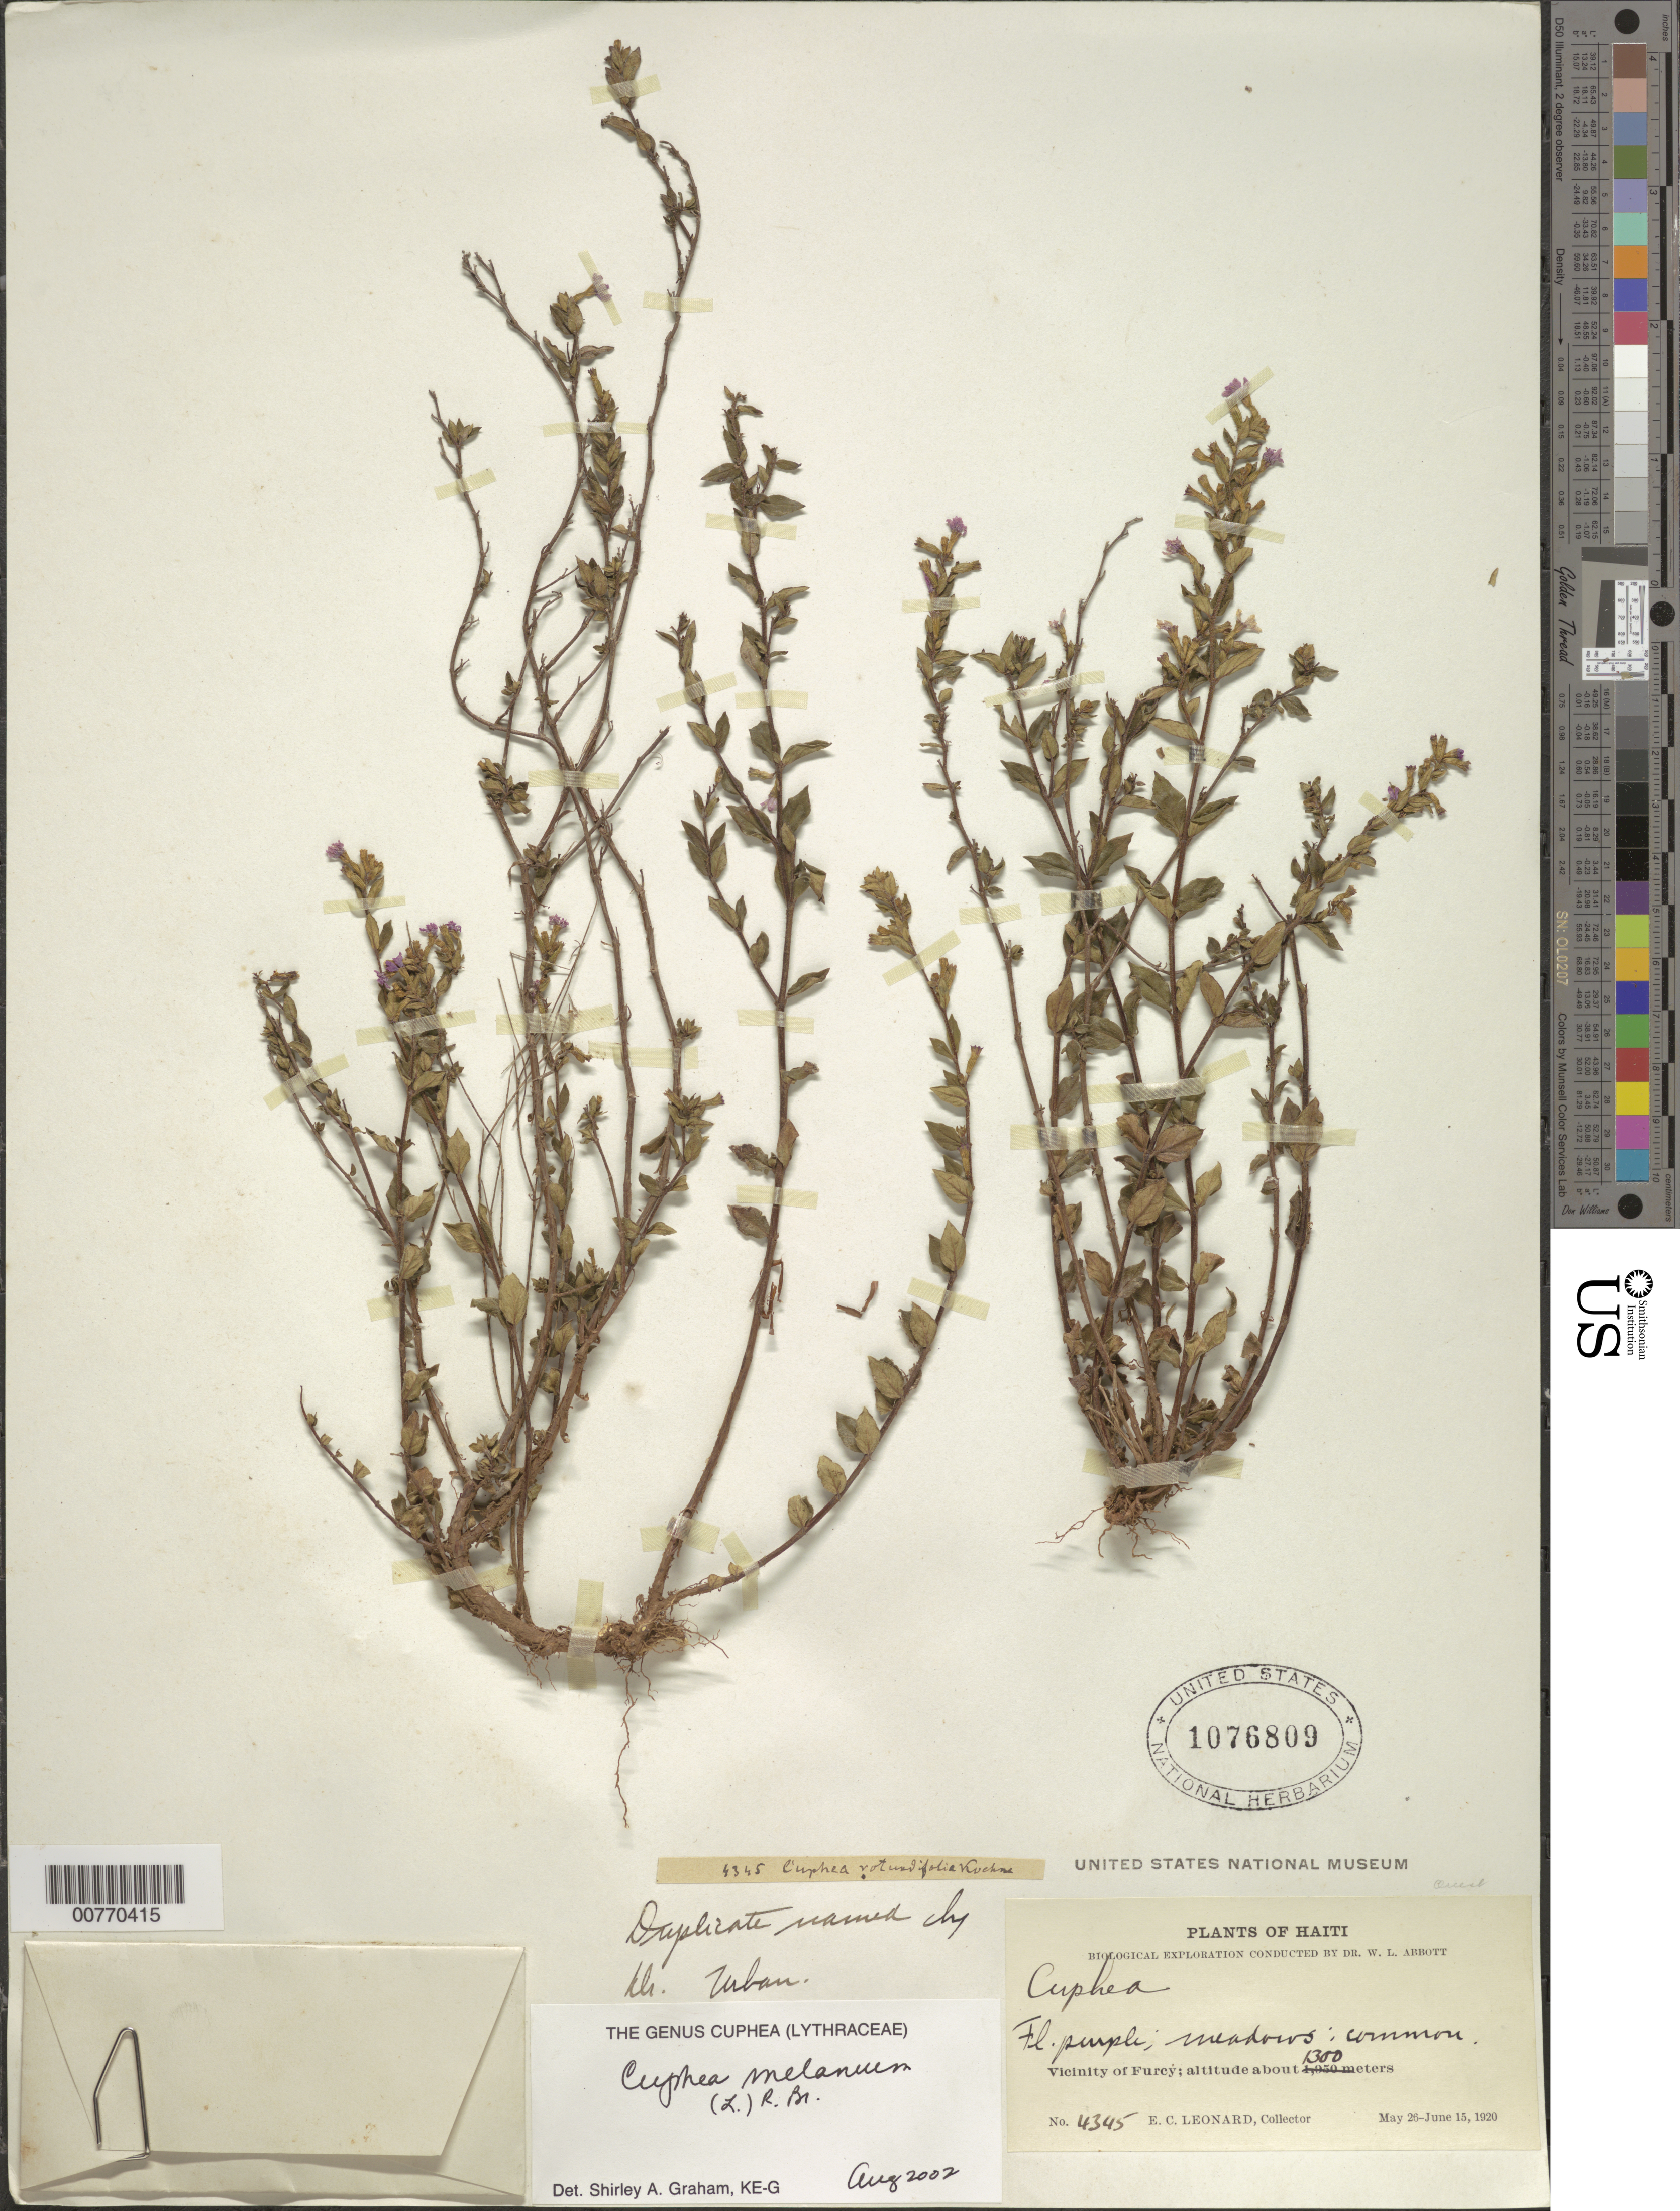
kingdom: Plantae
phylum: Tracheophyta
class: Magnoliopsida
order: Myrtales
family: Lythraceae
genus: Cuphea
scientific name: Cuphea melanium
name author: (L.) Cramer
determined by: Graham, Shirley Ann Tousch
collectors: E. C. Leonard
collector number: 4345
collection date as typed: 26 May 1920 15 Jun 1920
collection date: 1920-05-26/1920-06-15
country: Haiti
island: Hispaniola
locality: Vicinity of Furcy.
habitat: Meadows.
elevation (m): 1300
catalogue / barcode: US 1076809